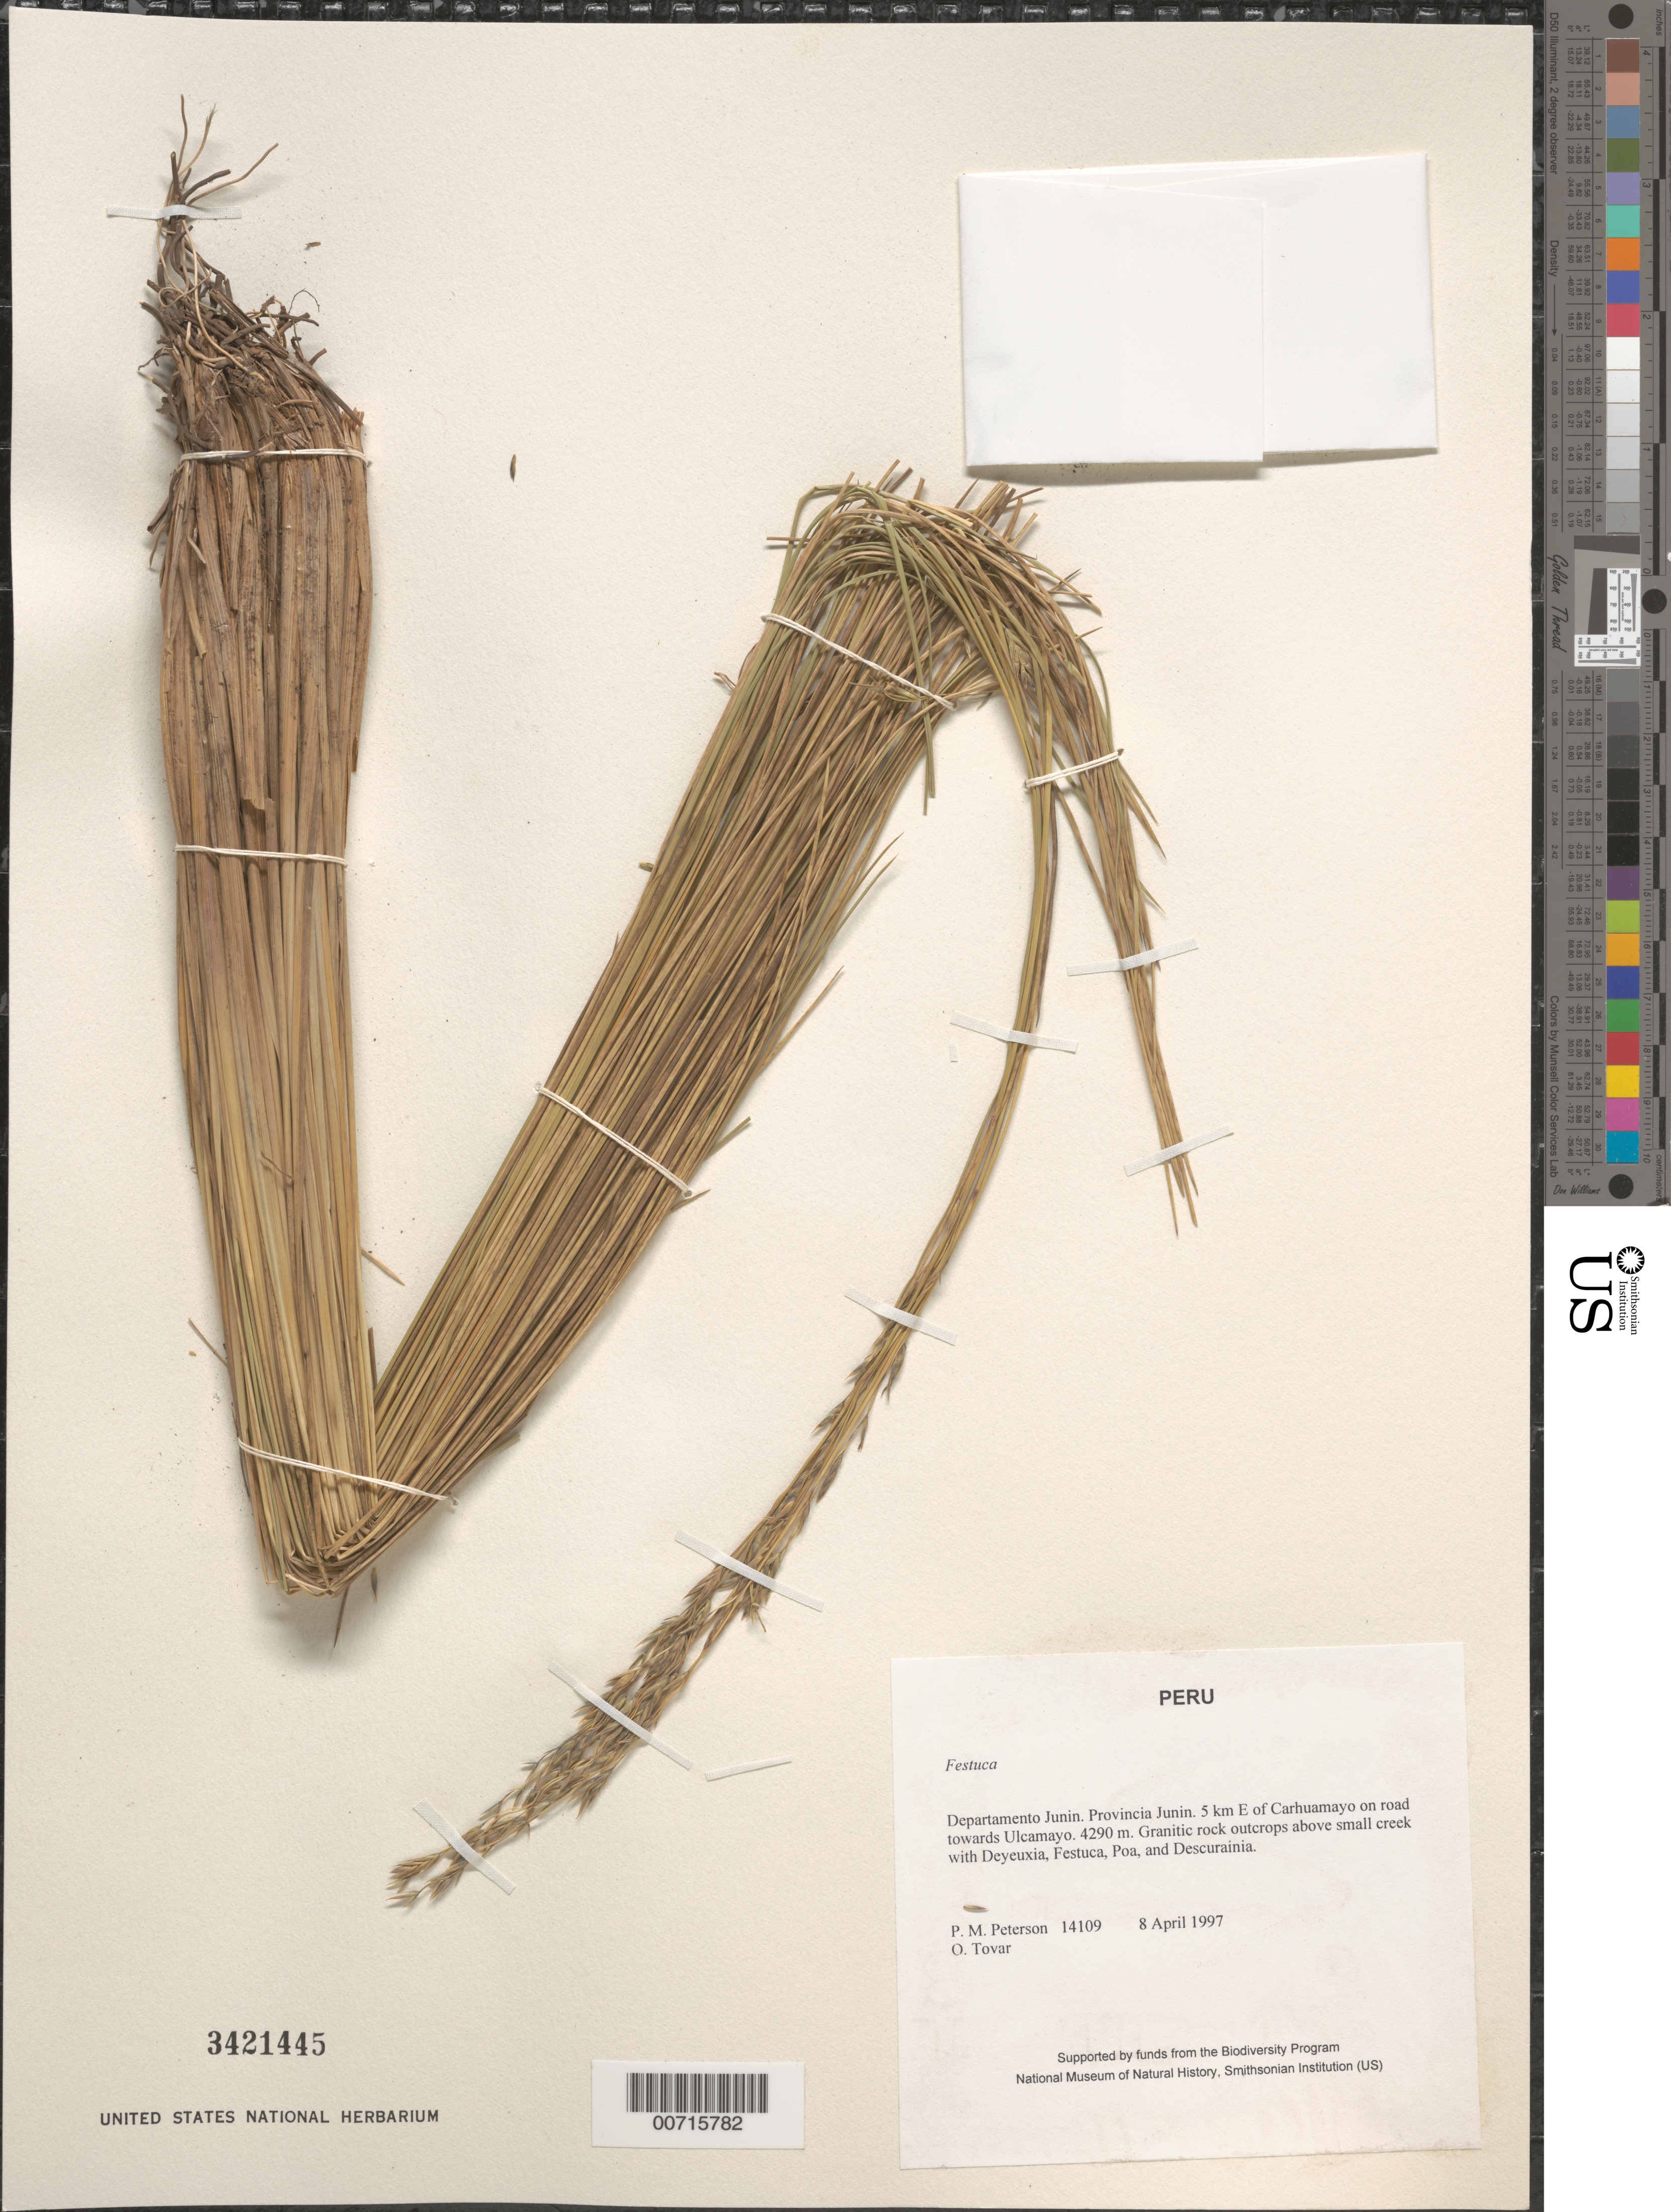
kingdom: Plantae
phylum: Tracheophyta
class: Liliopsida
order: Poales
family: Poaceae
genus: Festuca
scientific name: Festuca sp.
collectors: P. M. Peterson & Ó. Tovar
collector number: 14109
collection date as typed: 08 Apr 1997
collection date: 1997-04-08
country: Peru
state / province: Junín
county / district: Junín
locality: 5 km E of Carhuamayo on road towards Ulcamayo.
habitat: Granitic rock outcrops above small creek with Deyeuxia, Festuca, Poa, and Descurainia.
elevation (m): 4290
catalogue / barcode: US 3421445